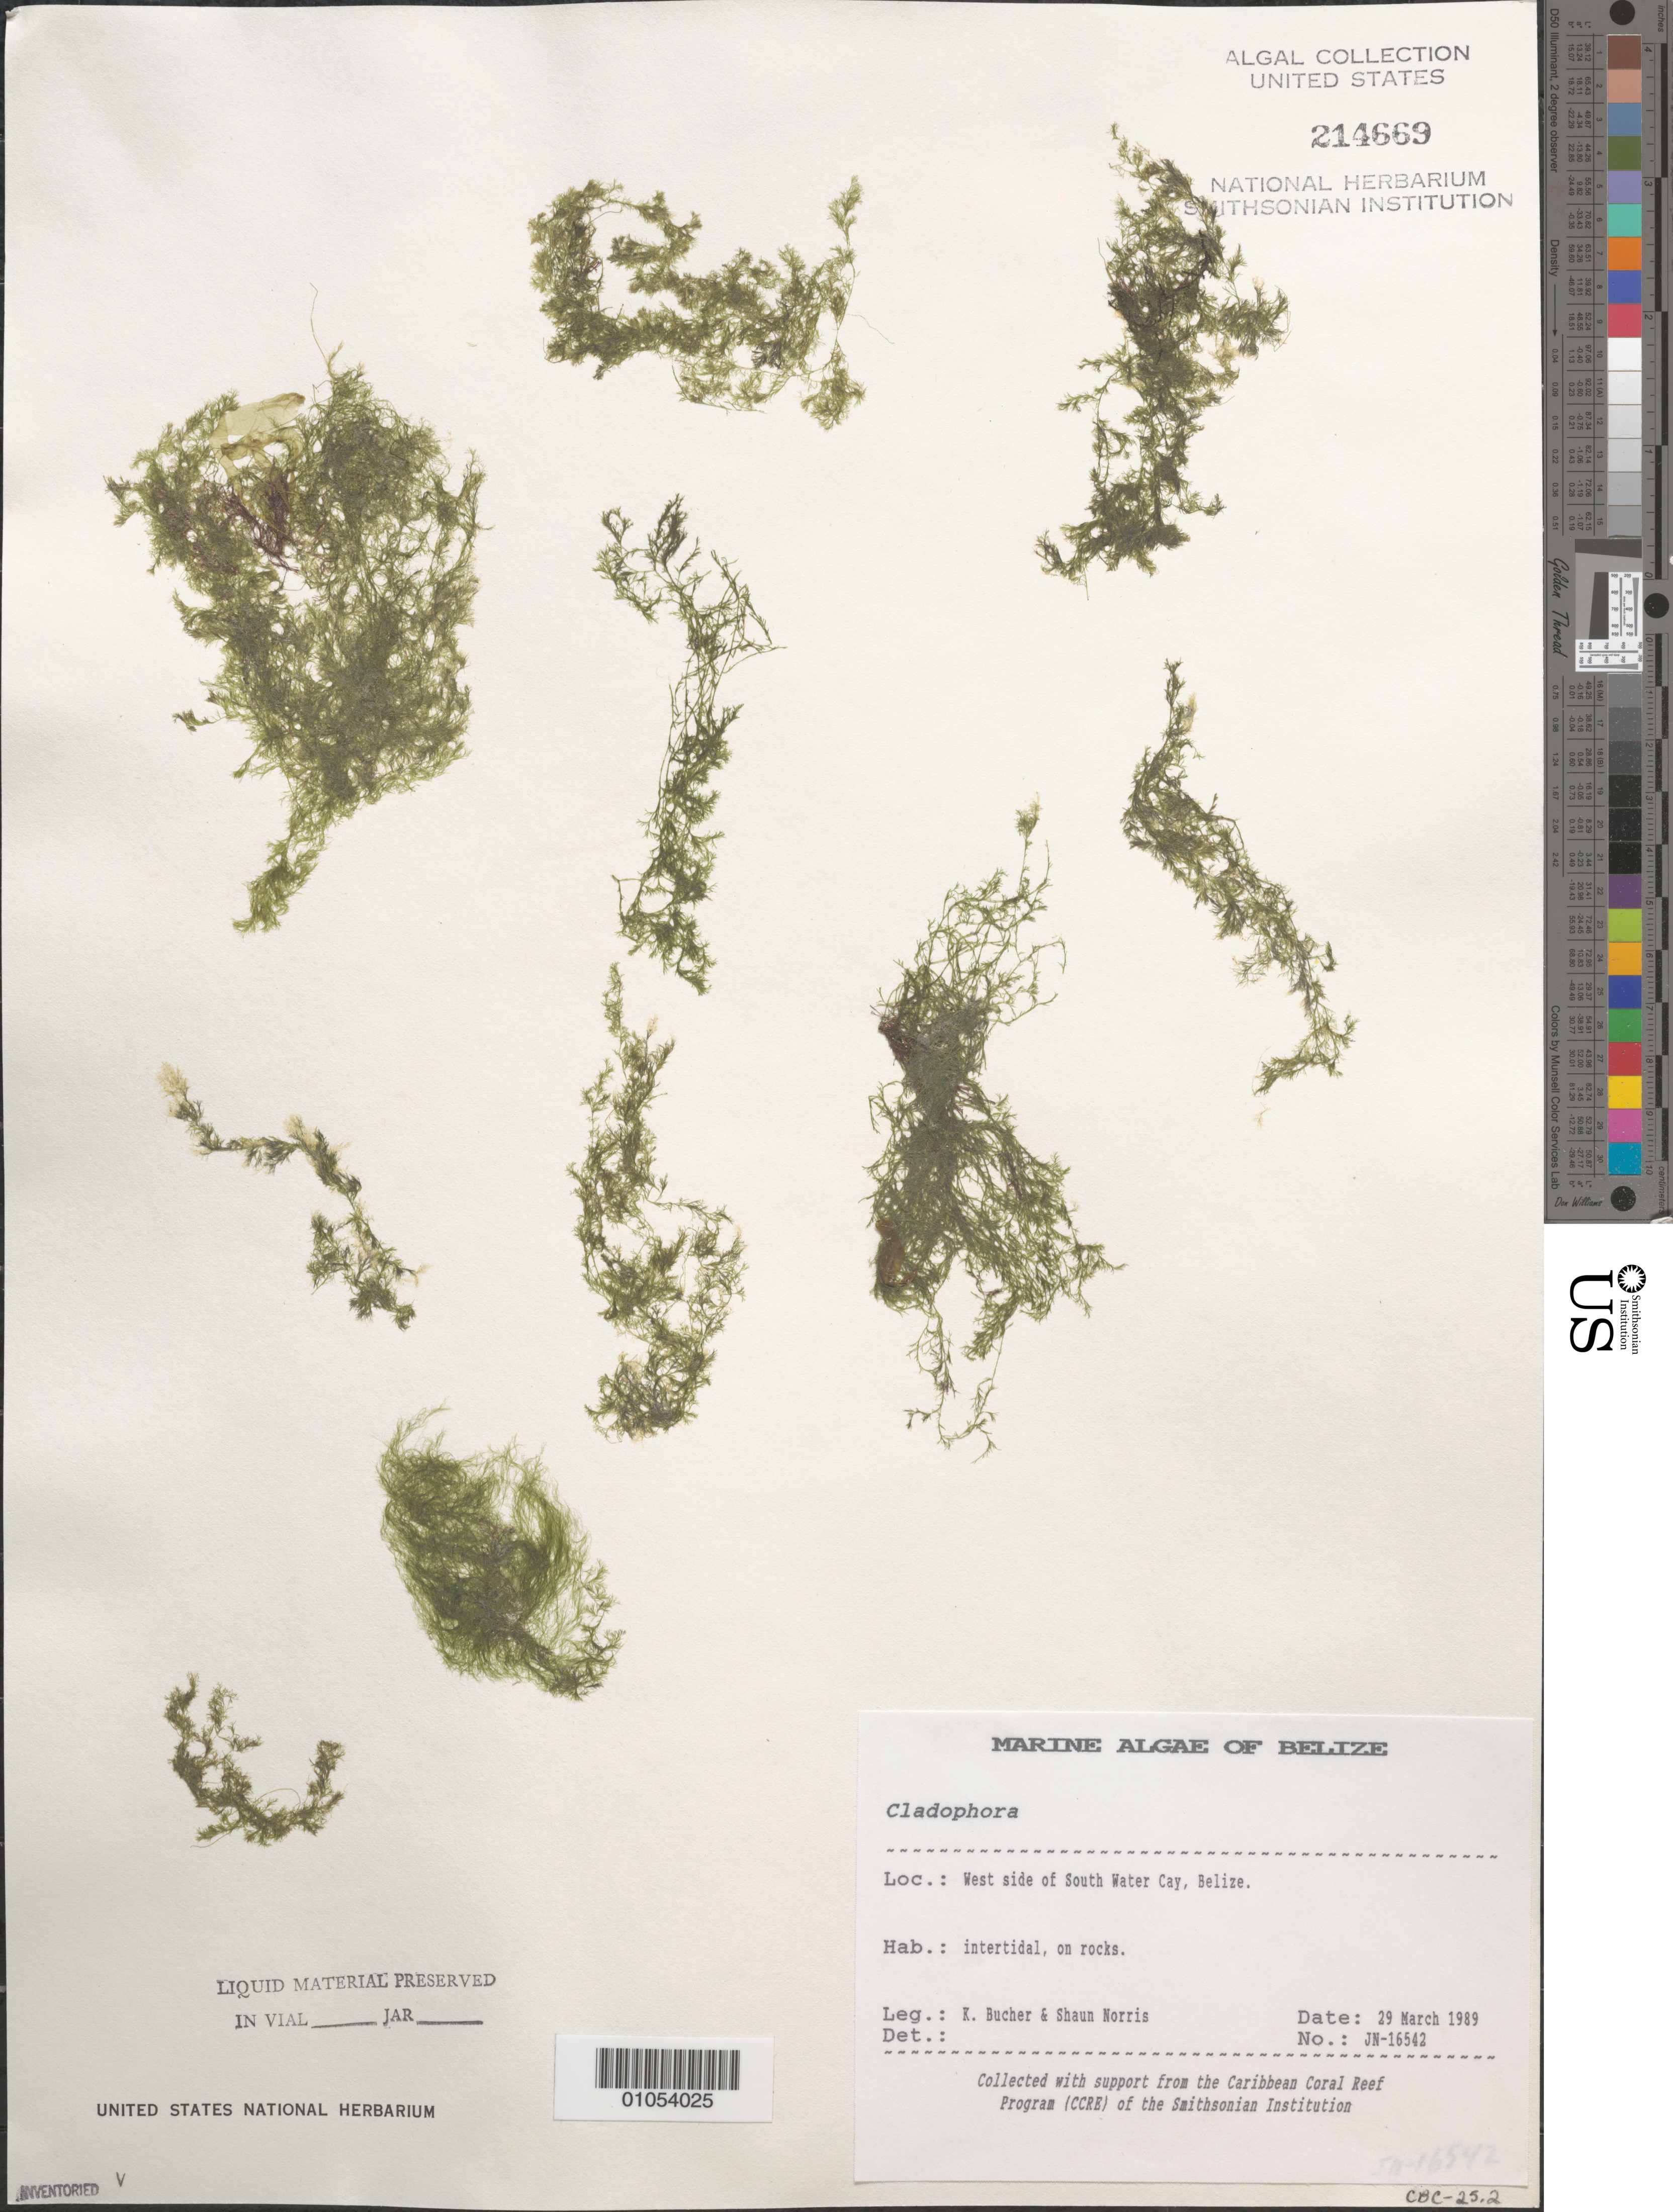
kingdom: Plantae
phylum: Chlorophyta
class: Ulvophyceae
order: Cladophorales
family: Cladophoraceae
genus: Cladophora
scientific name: Cladophora sp.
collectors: K. E. Bucher & S. Norris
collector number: JN-16542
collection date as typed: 29 Mar 1989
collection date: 1989-03-29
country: Belize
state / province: Stann Creek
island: South Water Cay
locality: West side of cay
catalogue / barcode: US 214669